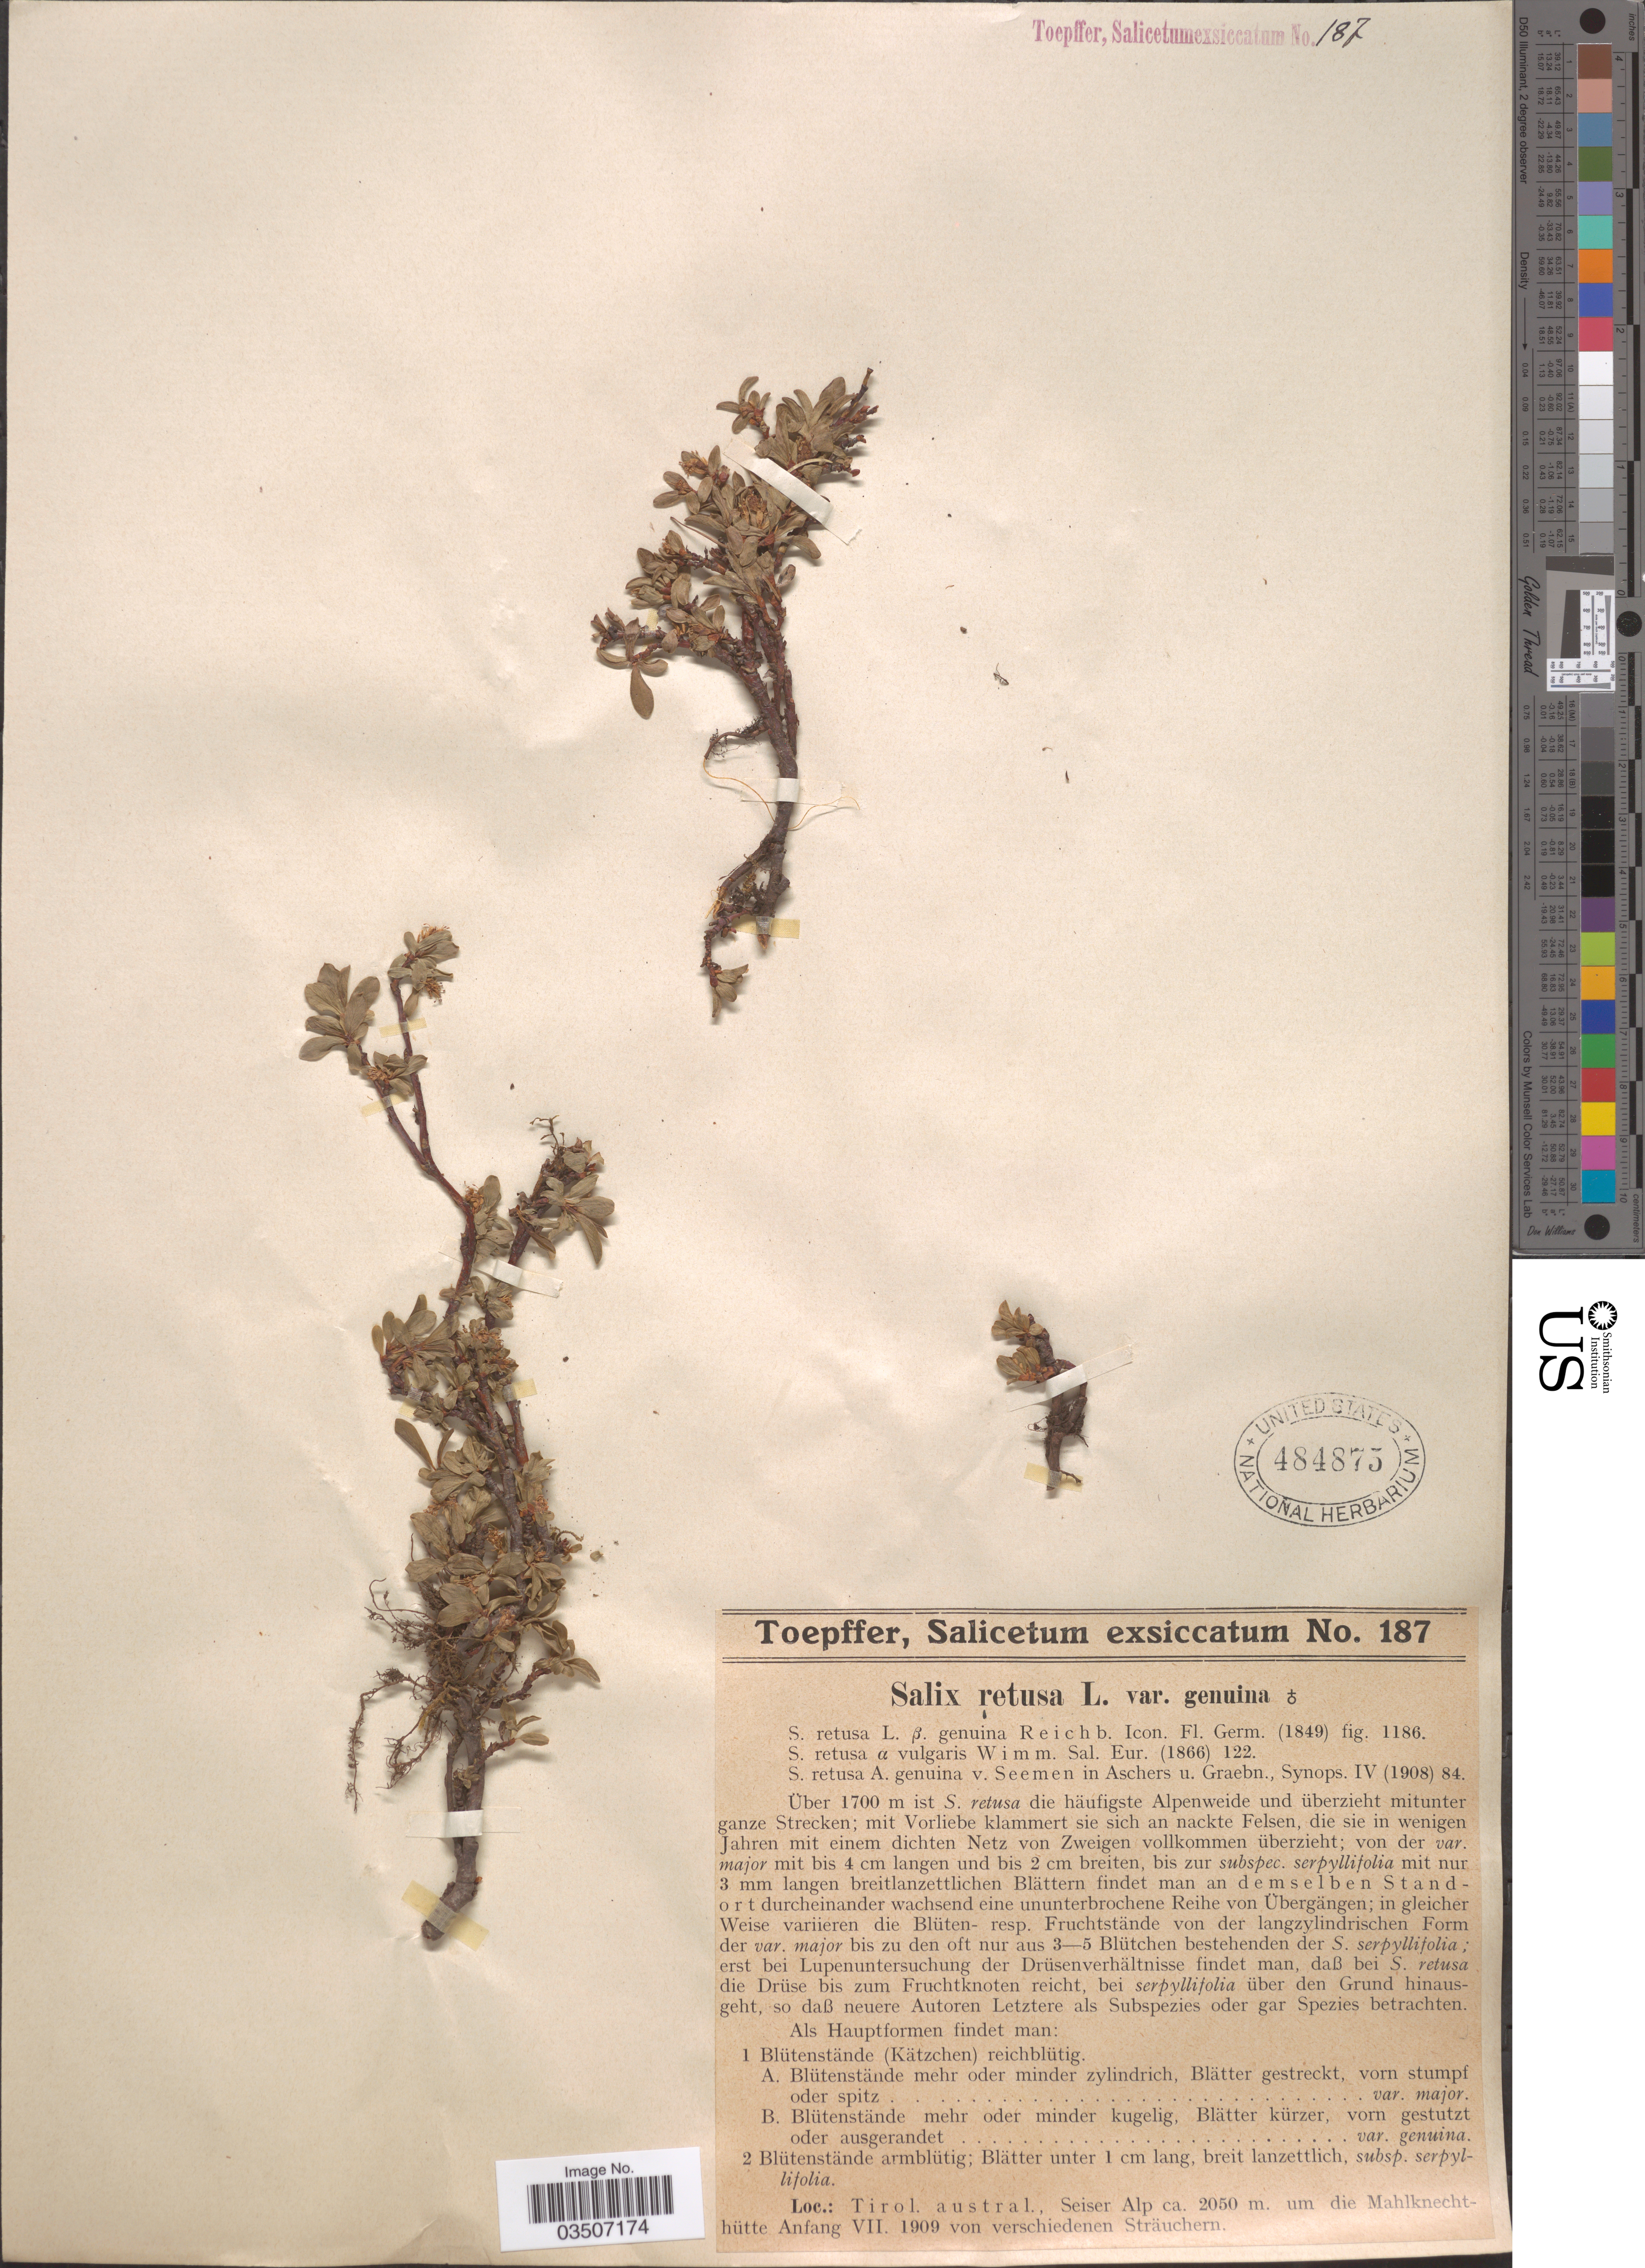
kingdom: Plantae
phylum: Tracheophyta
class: Magnoliopsida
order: Malpighiales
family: Salicaceae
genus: Salix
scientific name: Salix retusa var. genuina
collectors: A. Toepffer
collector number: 187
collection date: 1909-07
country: Austria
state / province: Styria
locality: Tirol. austral.: Seiser Alp um die Mahlknechthütte, Anfang von verschiedenen Sträuchern.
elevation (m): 2050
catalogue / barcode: US 484875